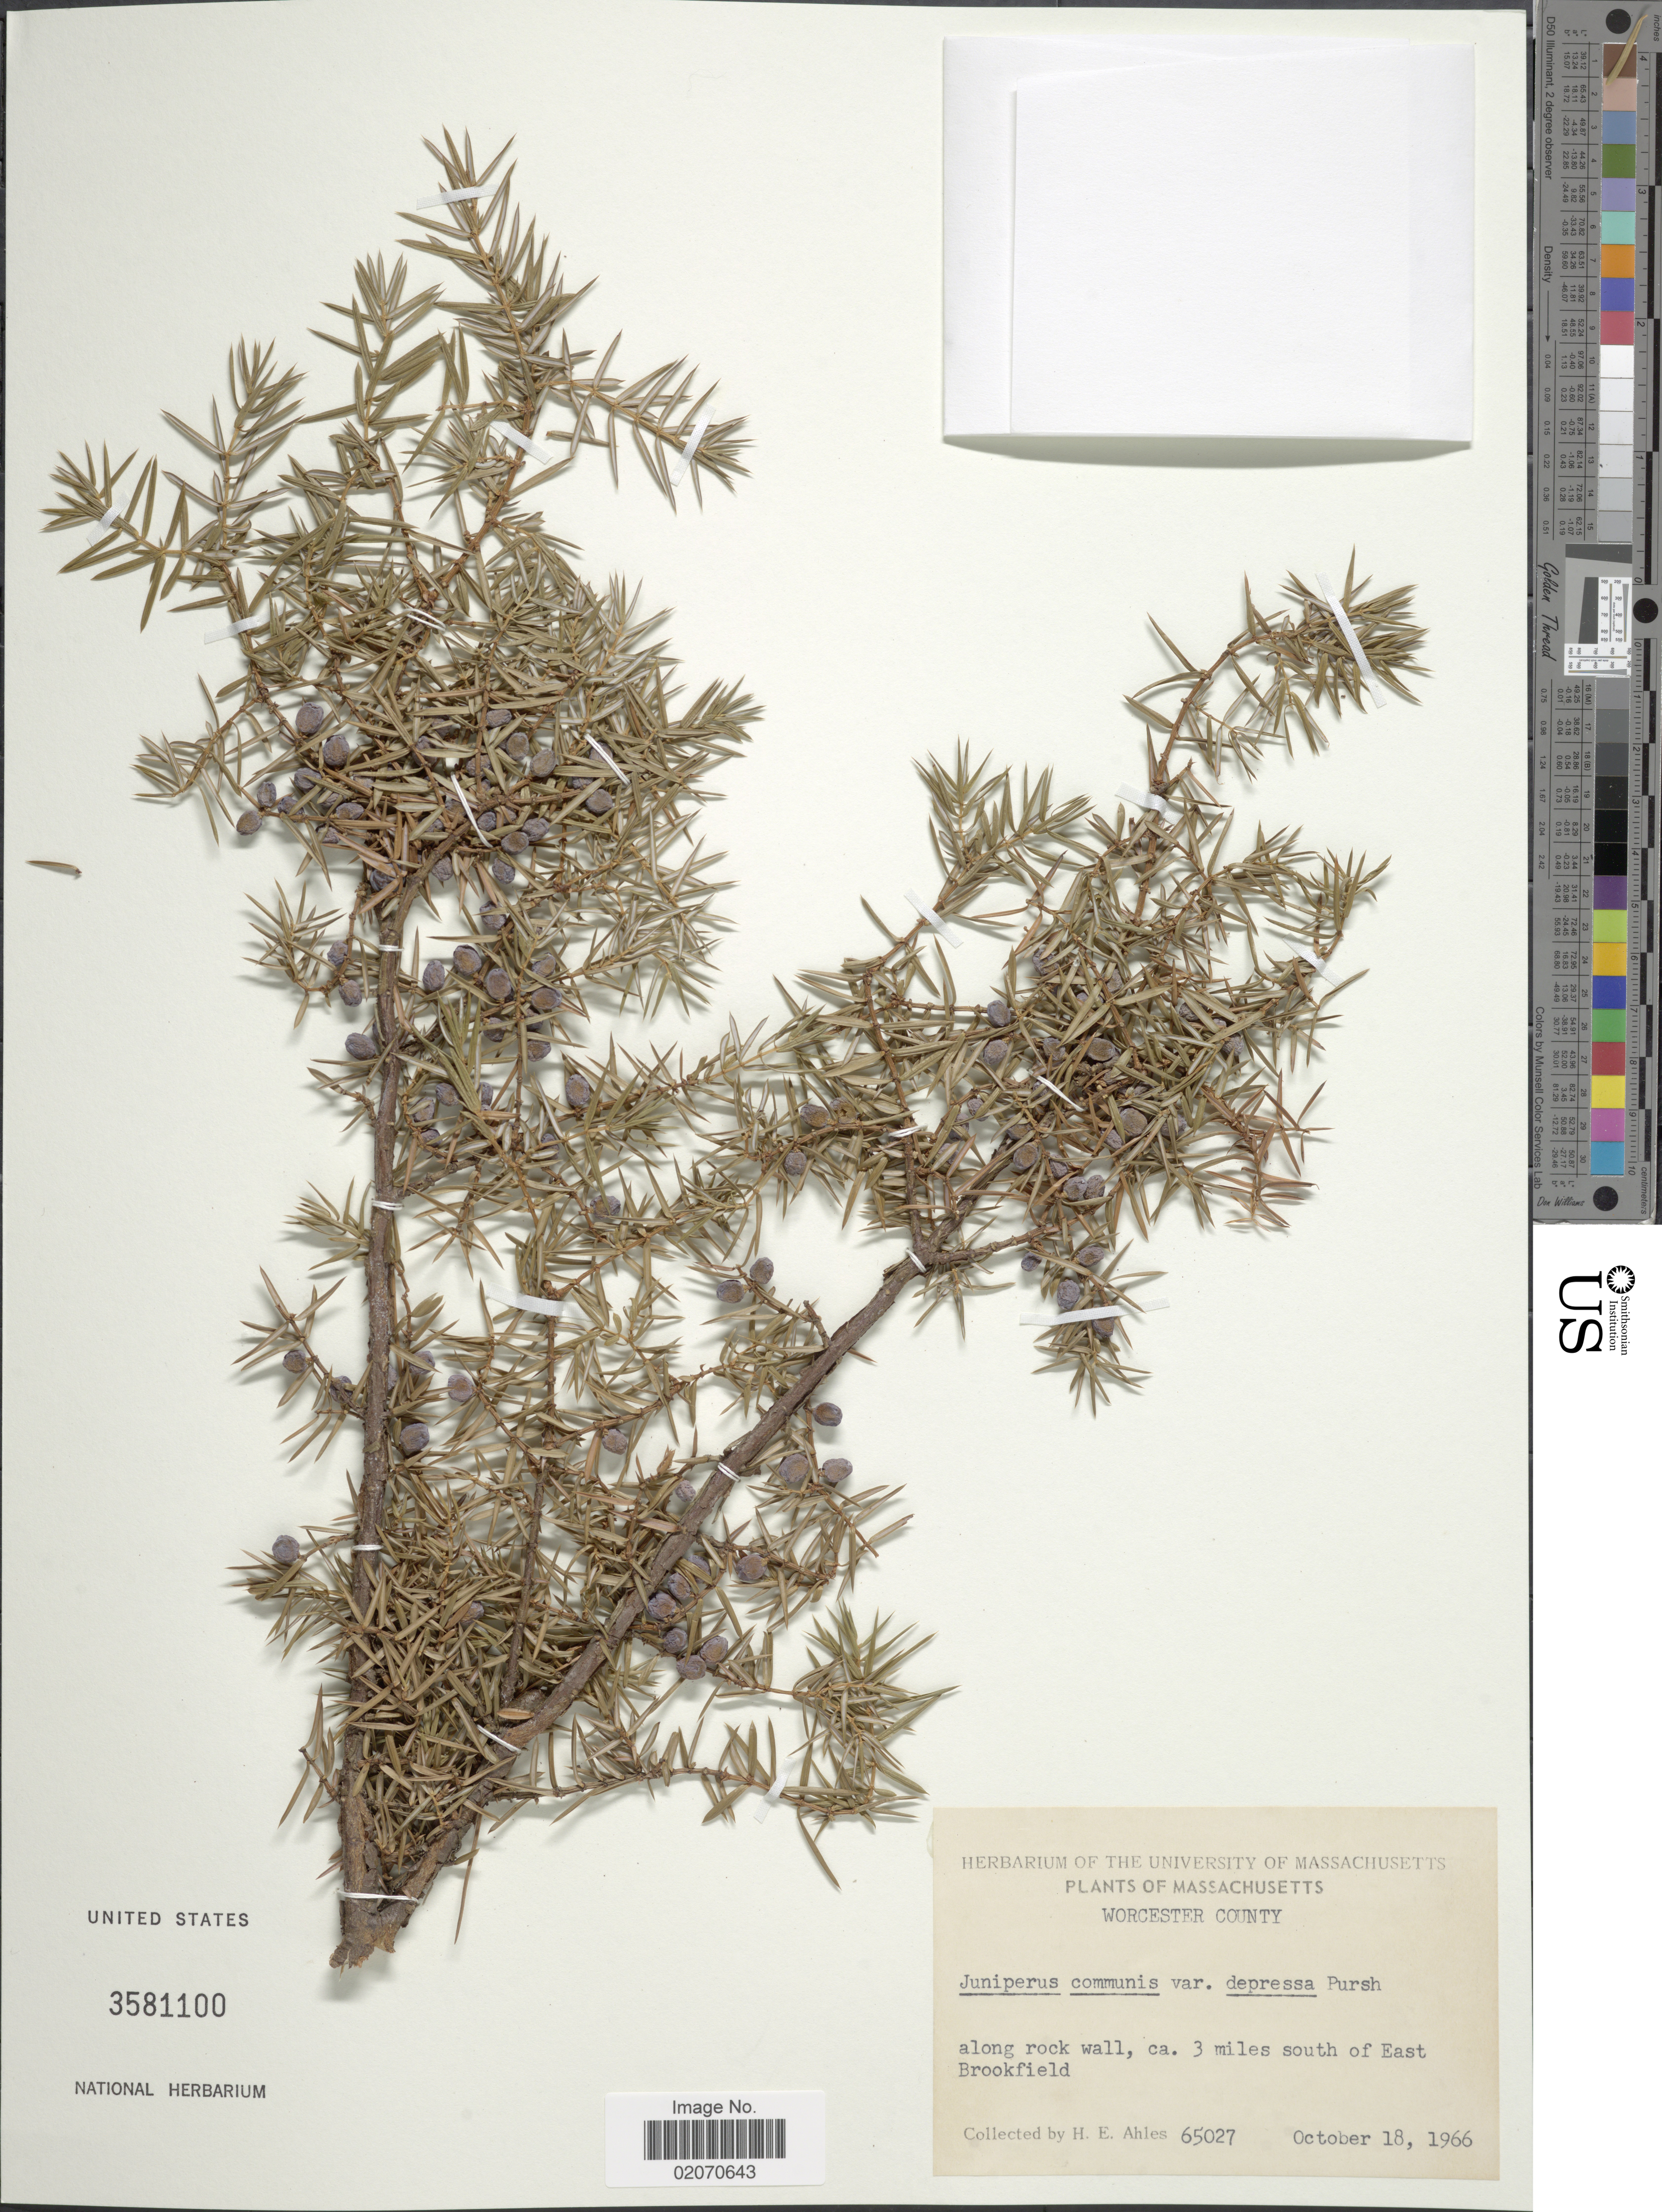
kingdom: Plantae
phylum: Tracheophyta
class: Pinopsida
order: Pinales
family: Cupressaceae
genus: Juniperus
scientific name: Juniperus communis var. depressa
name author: Pursh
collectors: H. E. Ahles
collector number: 65027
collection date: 1966-10-18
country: United States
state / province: Massachusetts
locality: Worcester County, ca. 3 miles south of East Brookfield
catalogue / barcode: US 3581100